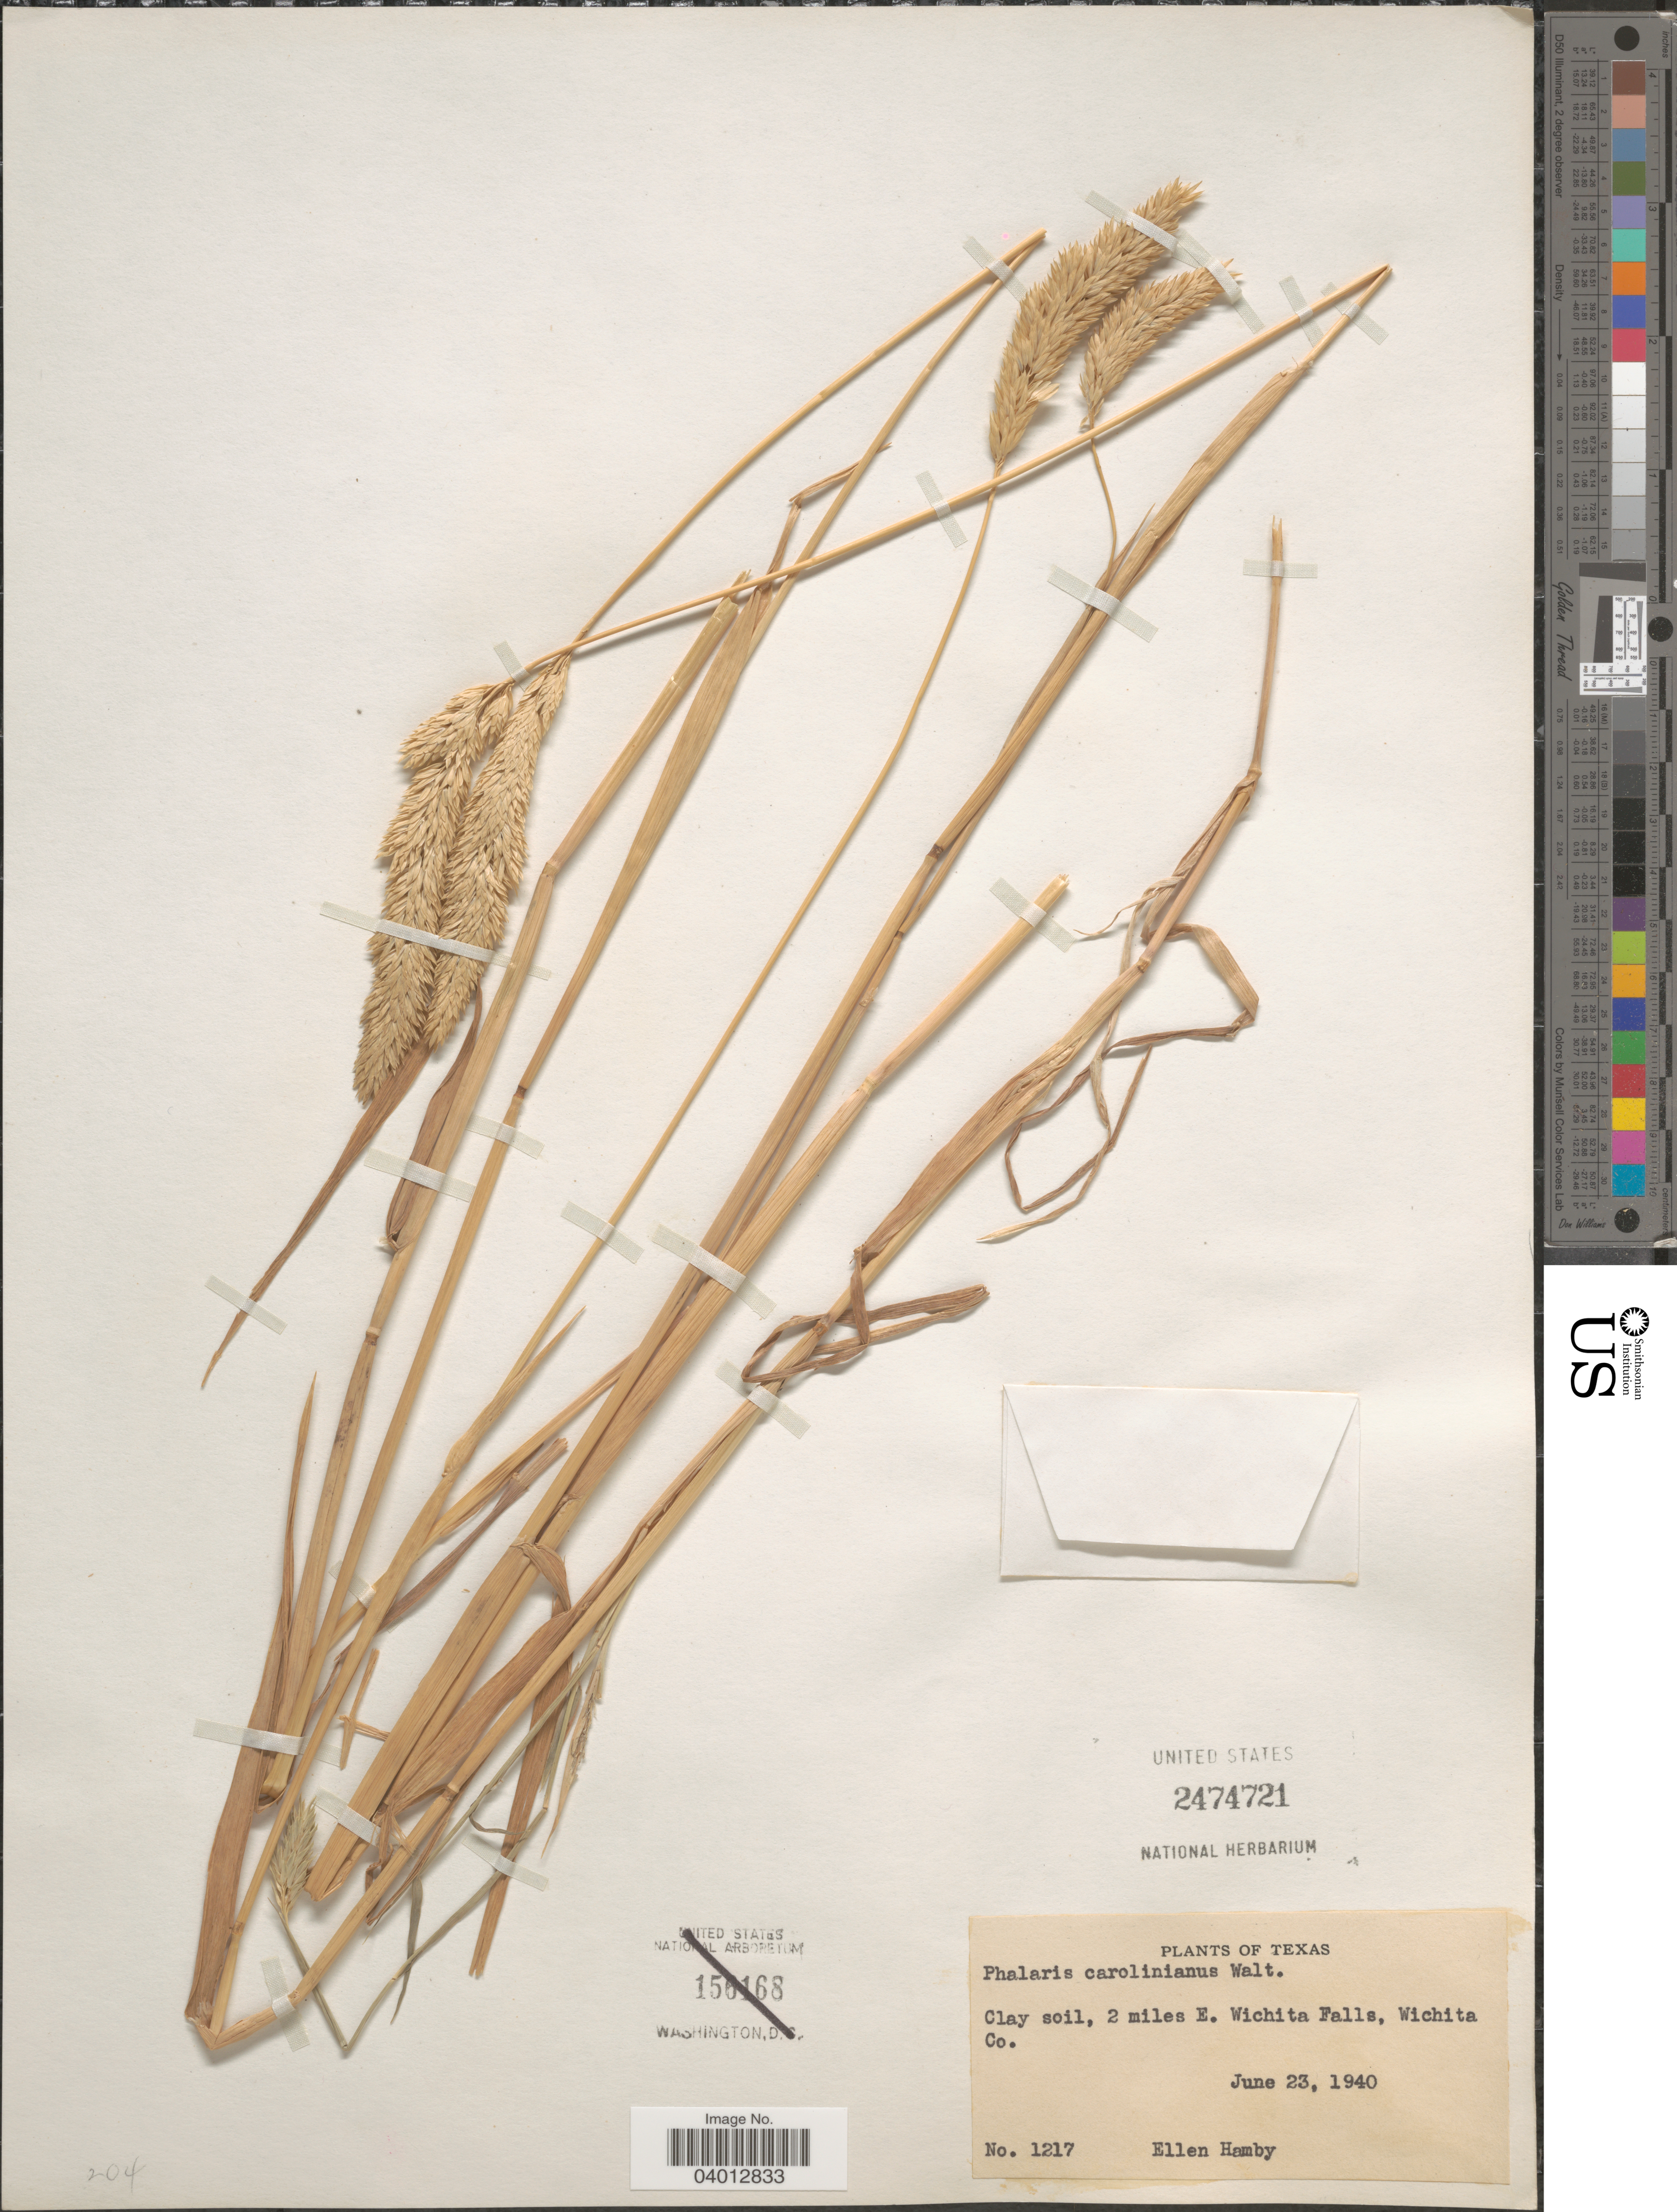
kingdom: Plantae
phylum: Tracheophyta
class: Liliopsida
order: Poales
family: Poaceae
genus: Phalaris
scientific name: Phalaris caroliniana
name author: Walter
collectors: E. Hamby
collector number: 1217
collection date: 1940-06-23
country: United States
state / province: Texas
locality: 2 miles E. Wichita Falls, Wichita Co.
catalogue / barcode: US 2474721